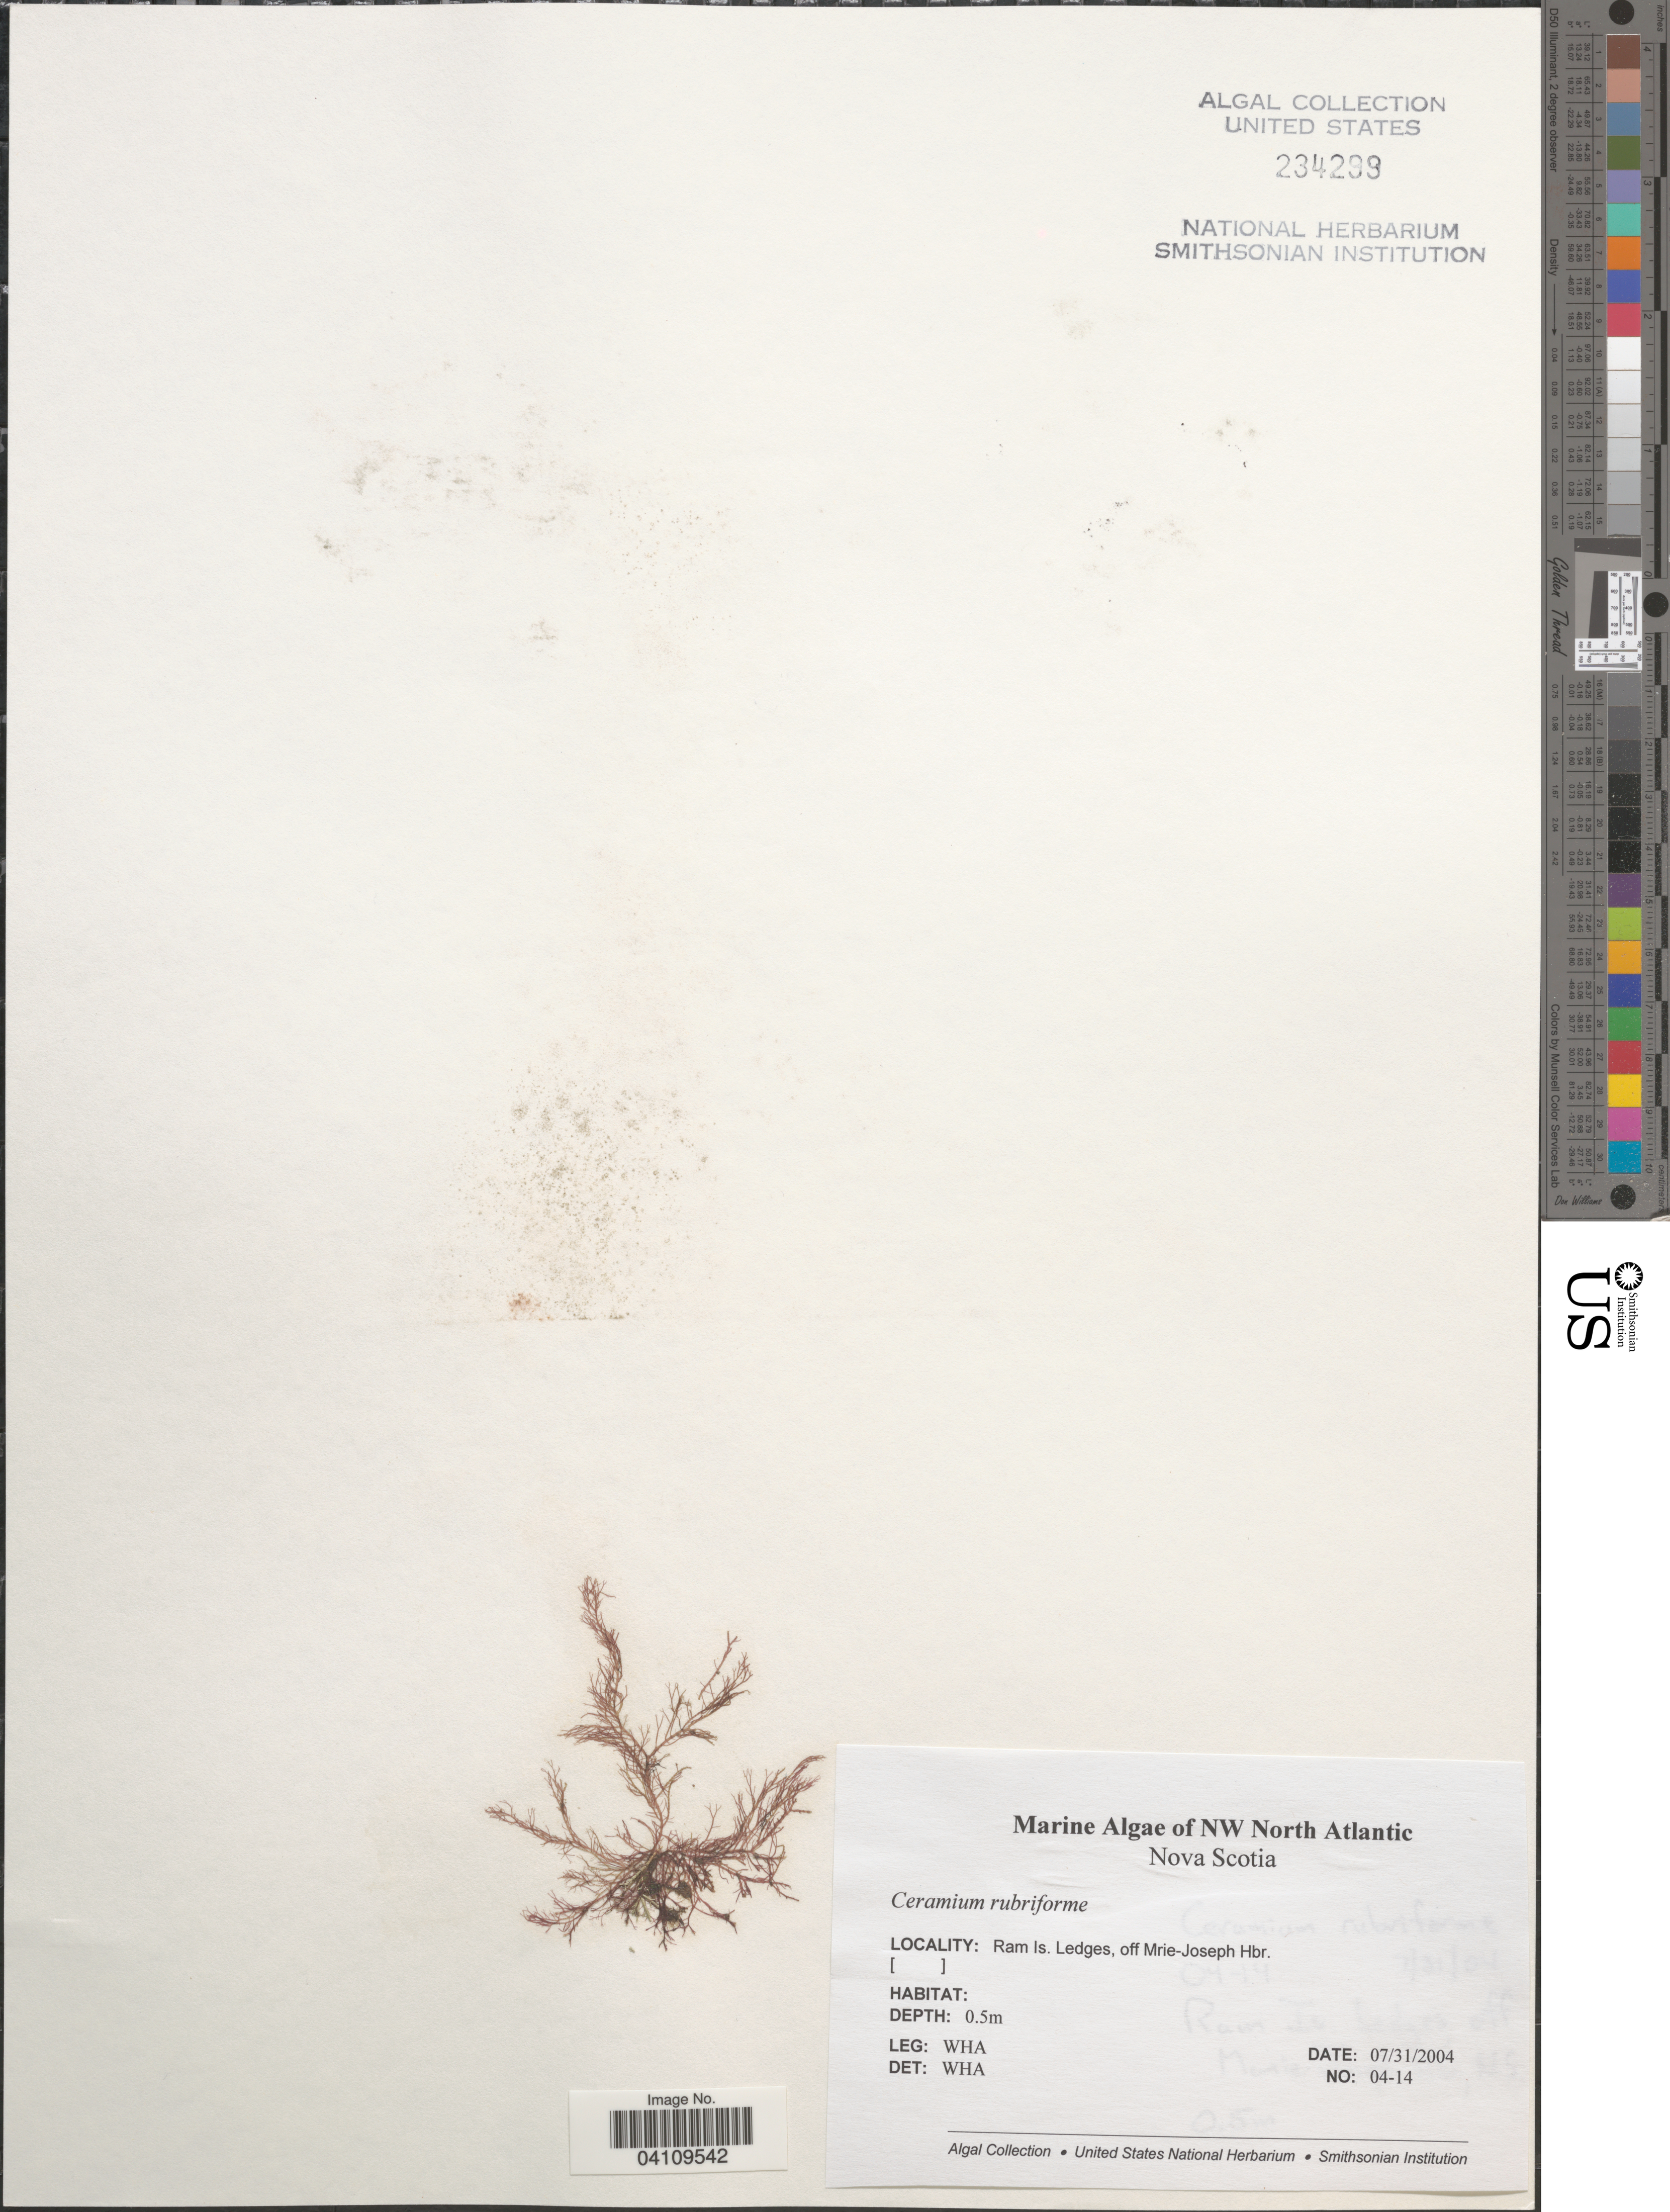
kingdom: Plantae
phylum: Rhodophyta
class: Florideophyceae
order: Ceramiales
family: Ceramiaceae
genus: Ceramium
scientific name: Ceramium arborescens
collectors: W. H. Adey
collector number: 04-14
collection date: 2004-07-31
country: Canada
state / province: Nova Scotia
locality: NW North Atlantic. Ram Is. Ledges, off Mrie-Joseph Hbr.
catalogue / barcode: US 234299